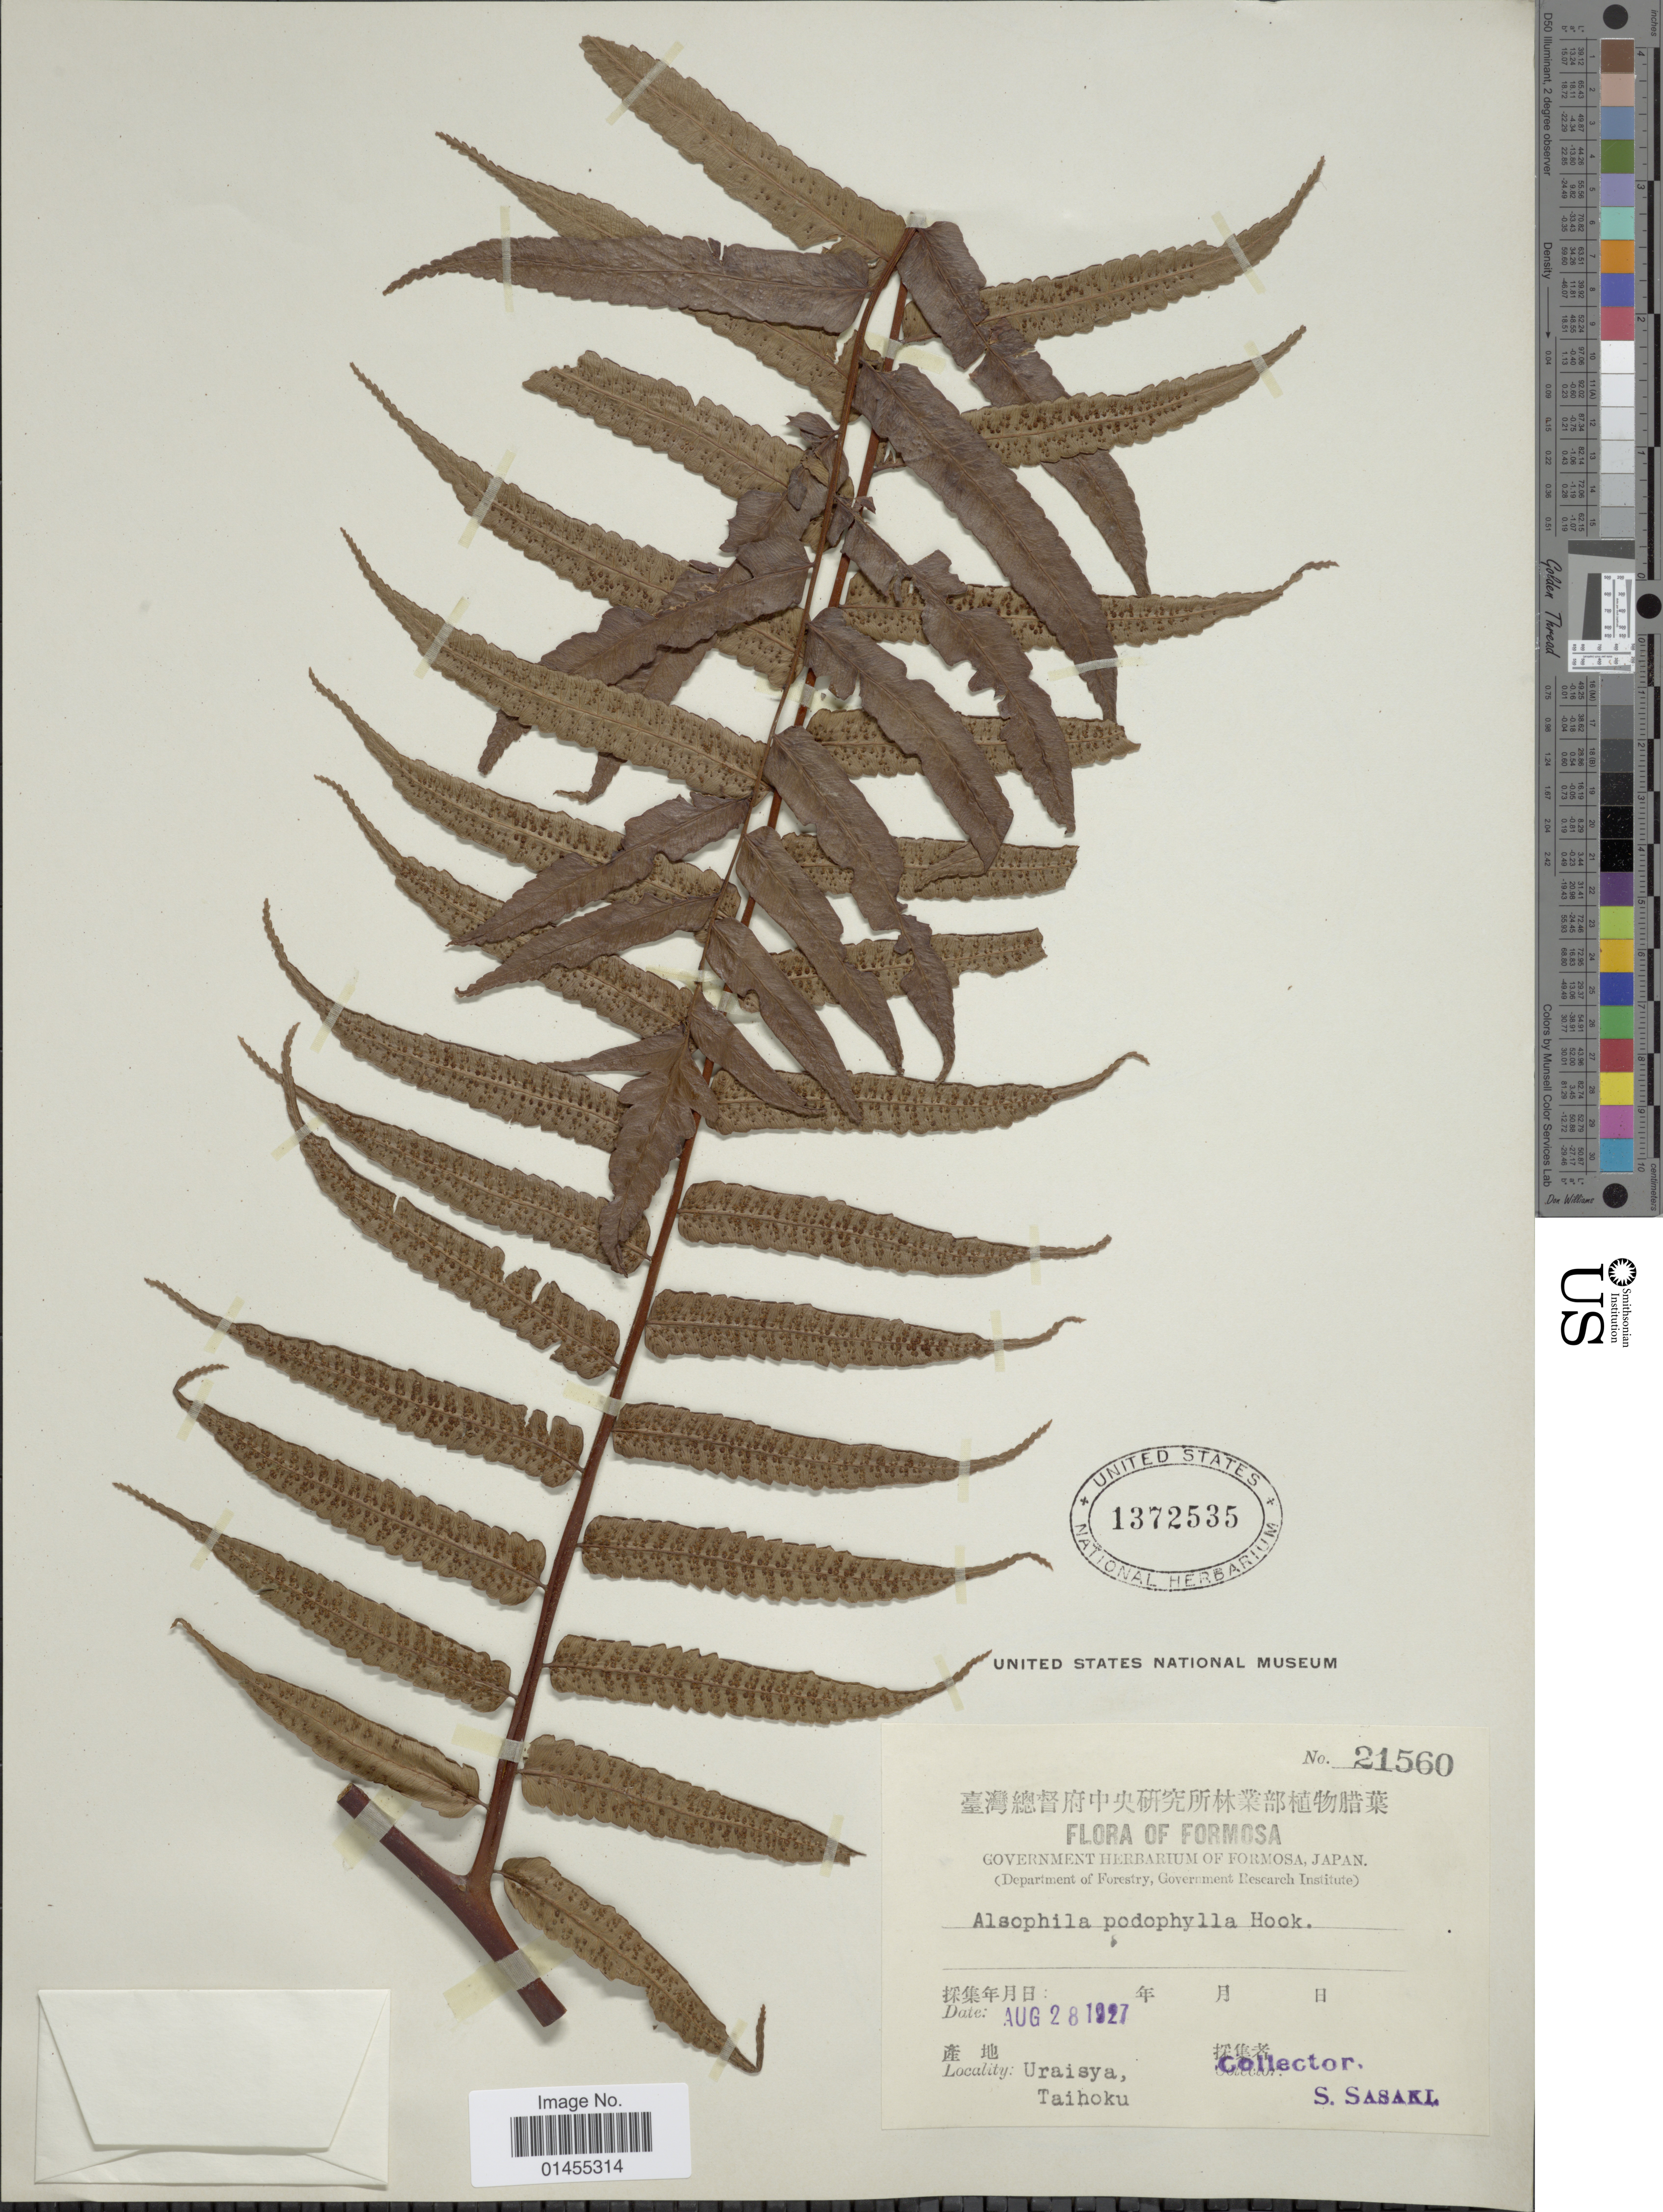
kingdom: Plantae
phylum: Tracheophyta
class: Polypodiopsida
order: Cyatheales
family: Cyatheaceae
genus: Alsophila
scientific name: Alsophila podophylla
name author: Hook.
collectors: S. Sasaki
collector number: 21560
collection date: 1927-08-28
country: Taiwan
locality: Formosa, Uraisya, Taihoku.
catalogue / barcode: US 1372535